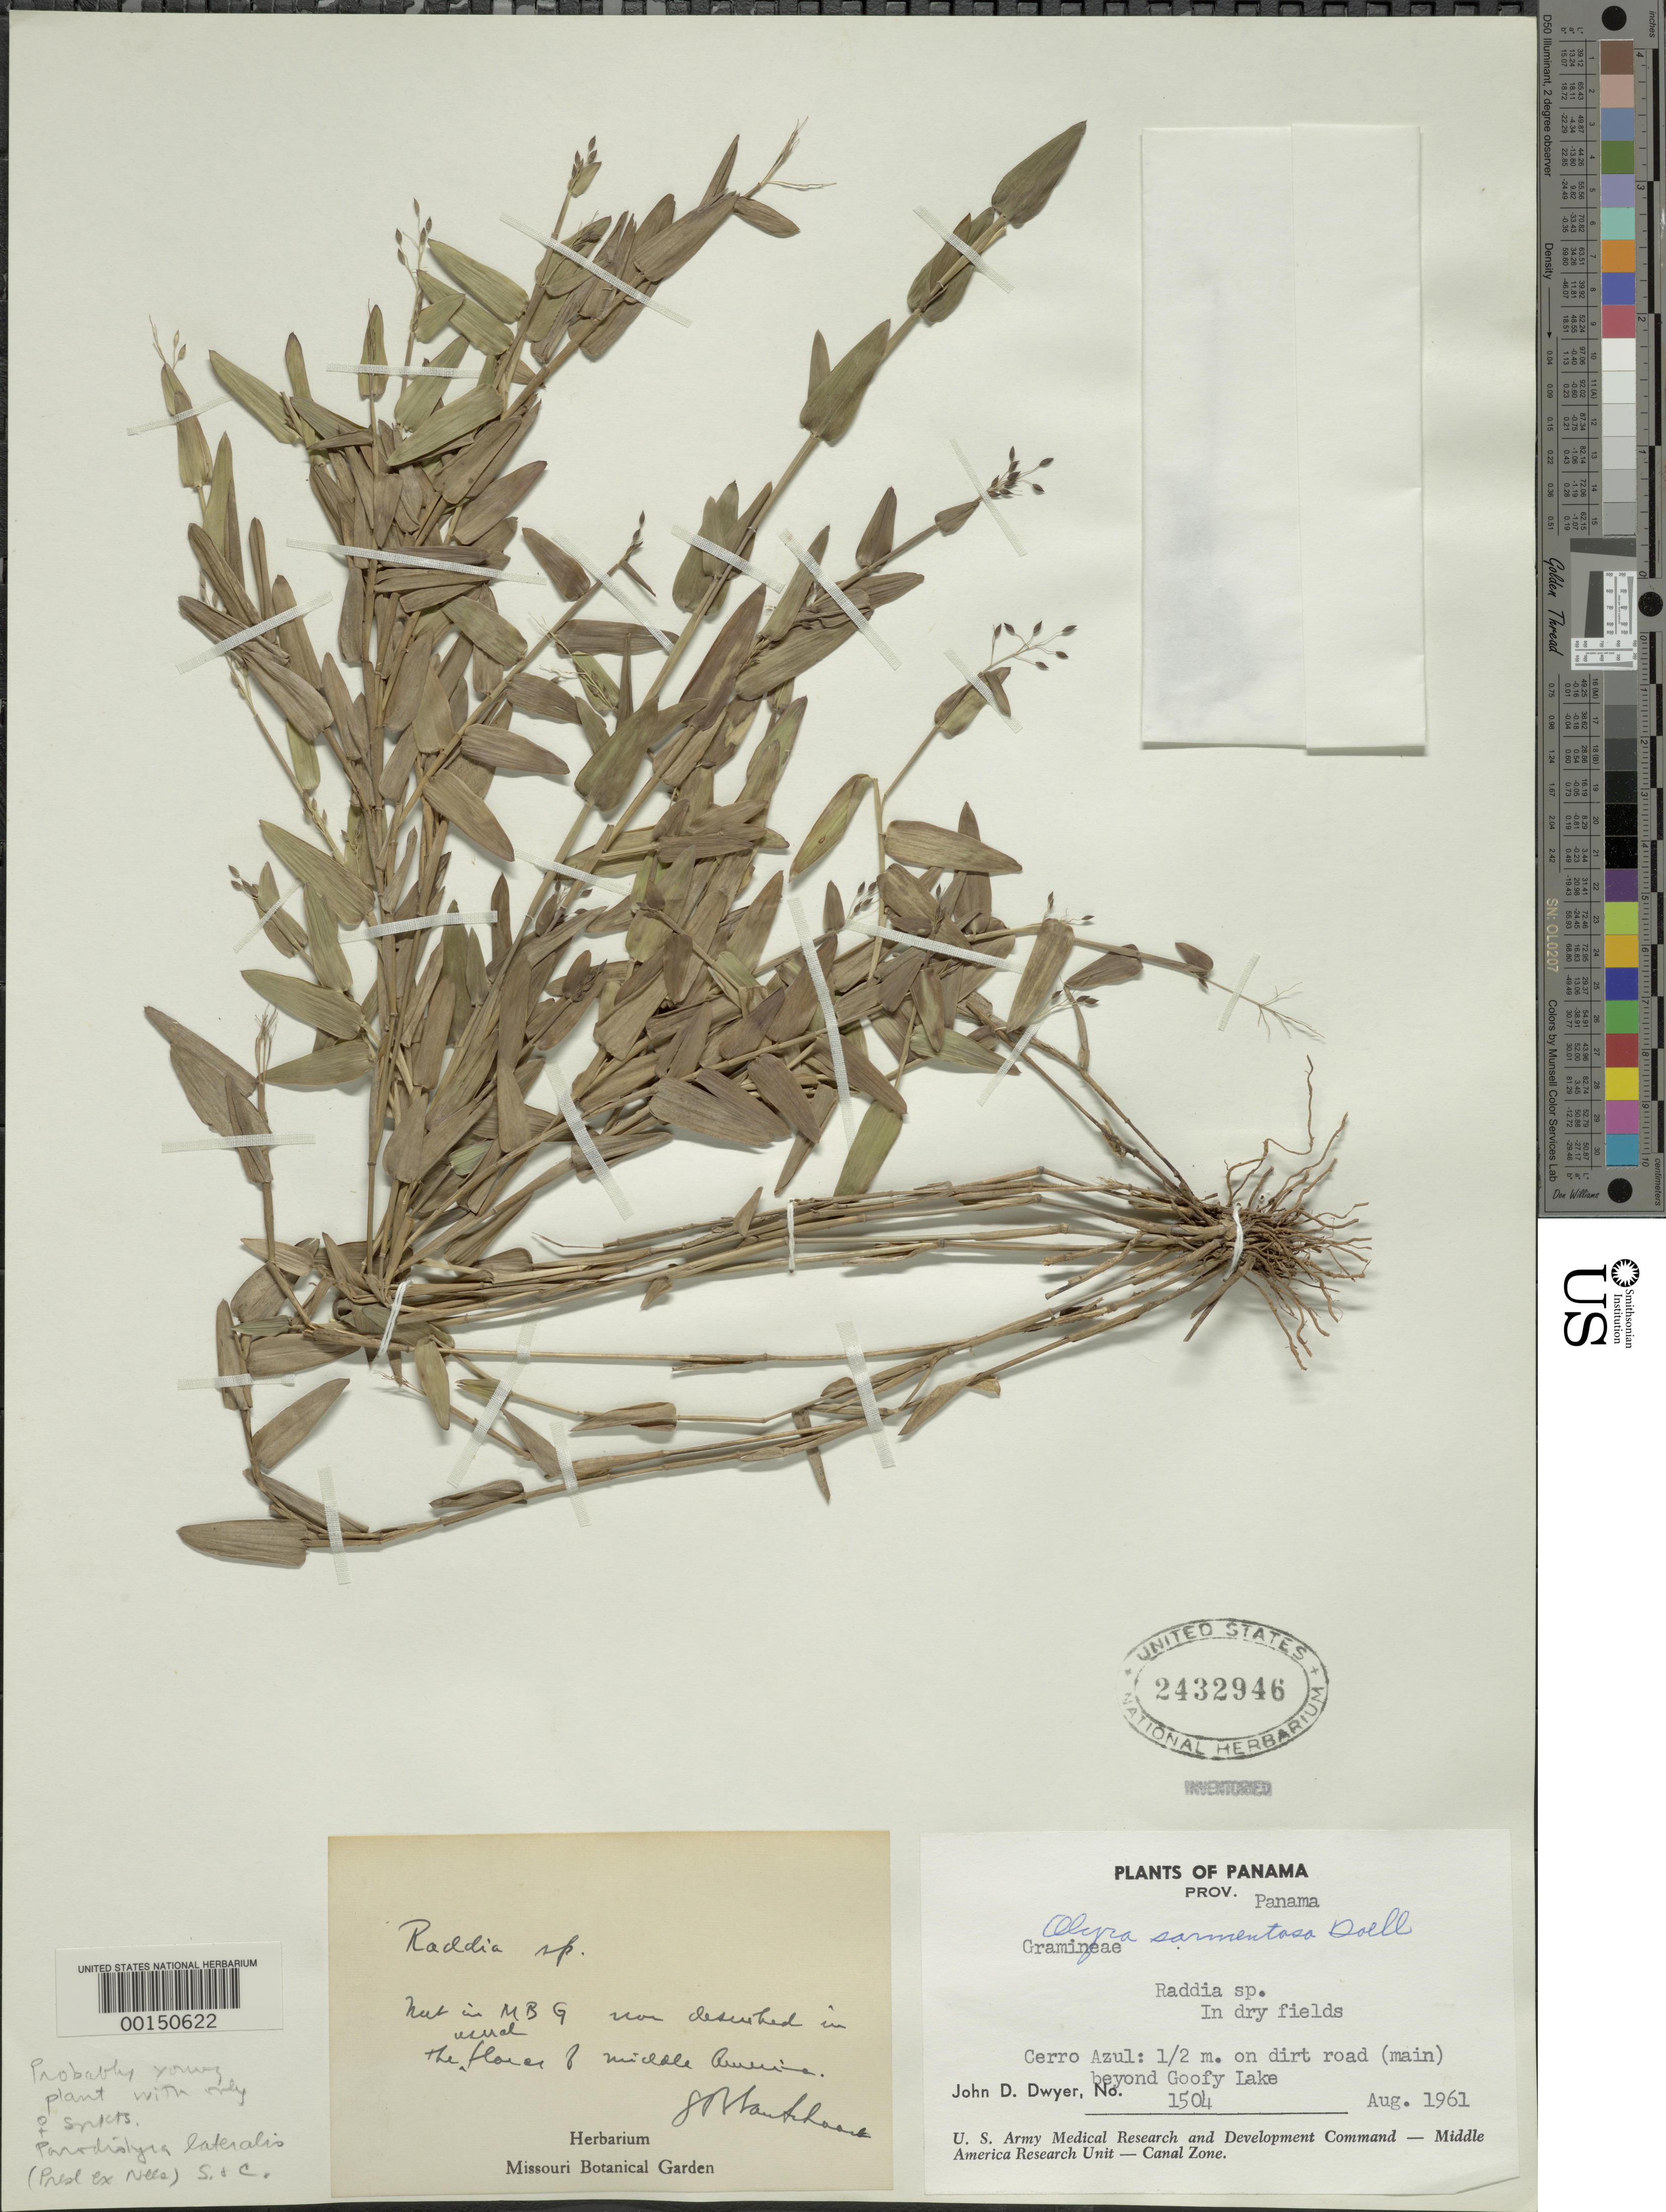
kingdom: Plantae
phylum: Tracheophyta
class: Liliopsida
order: Poales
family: Poaceae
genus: Parodiolyra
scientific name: Parodiolyra lateralis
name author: (J. Presl ex Nees) Soderstr. & Zuloaga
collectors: J. D. Dwyer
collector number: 1504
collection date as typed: Aug 1961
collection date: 1961-08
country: Panama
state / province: Panamá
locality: Cerro Azul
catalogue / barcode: US 2432946